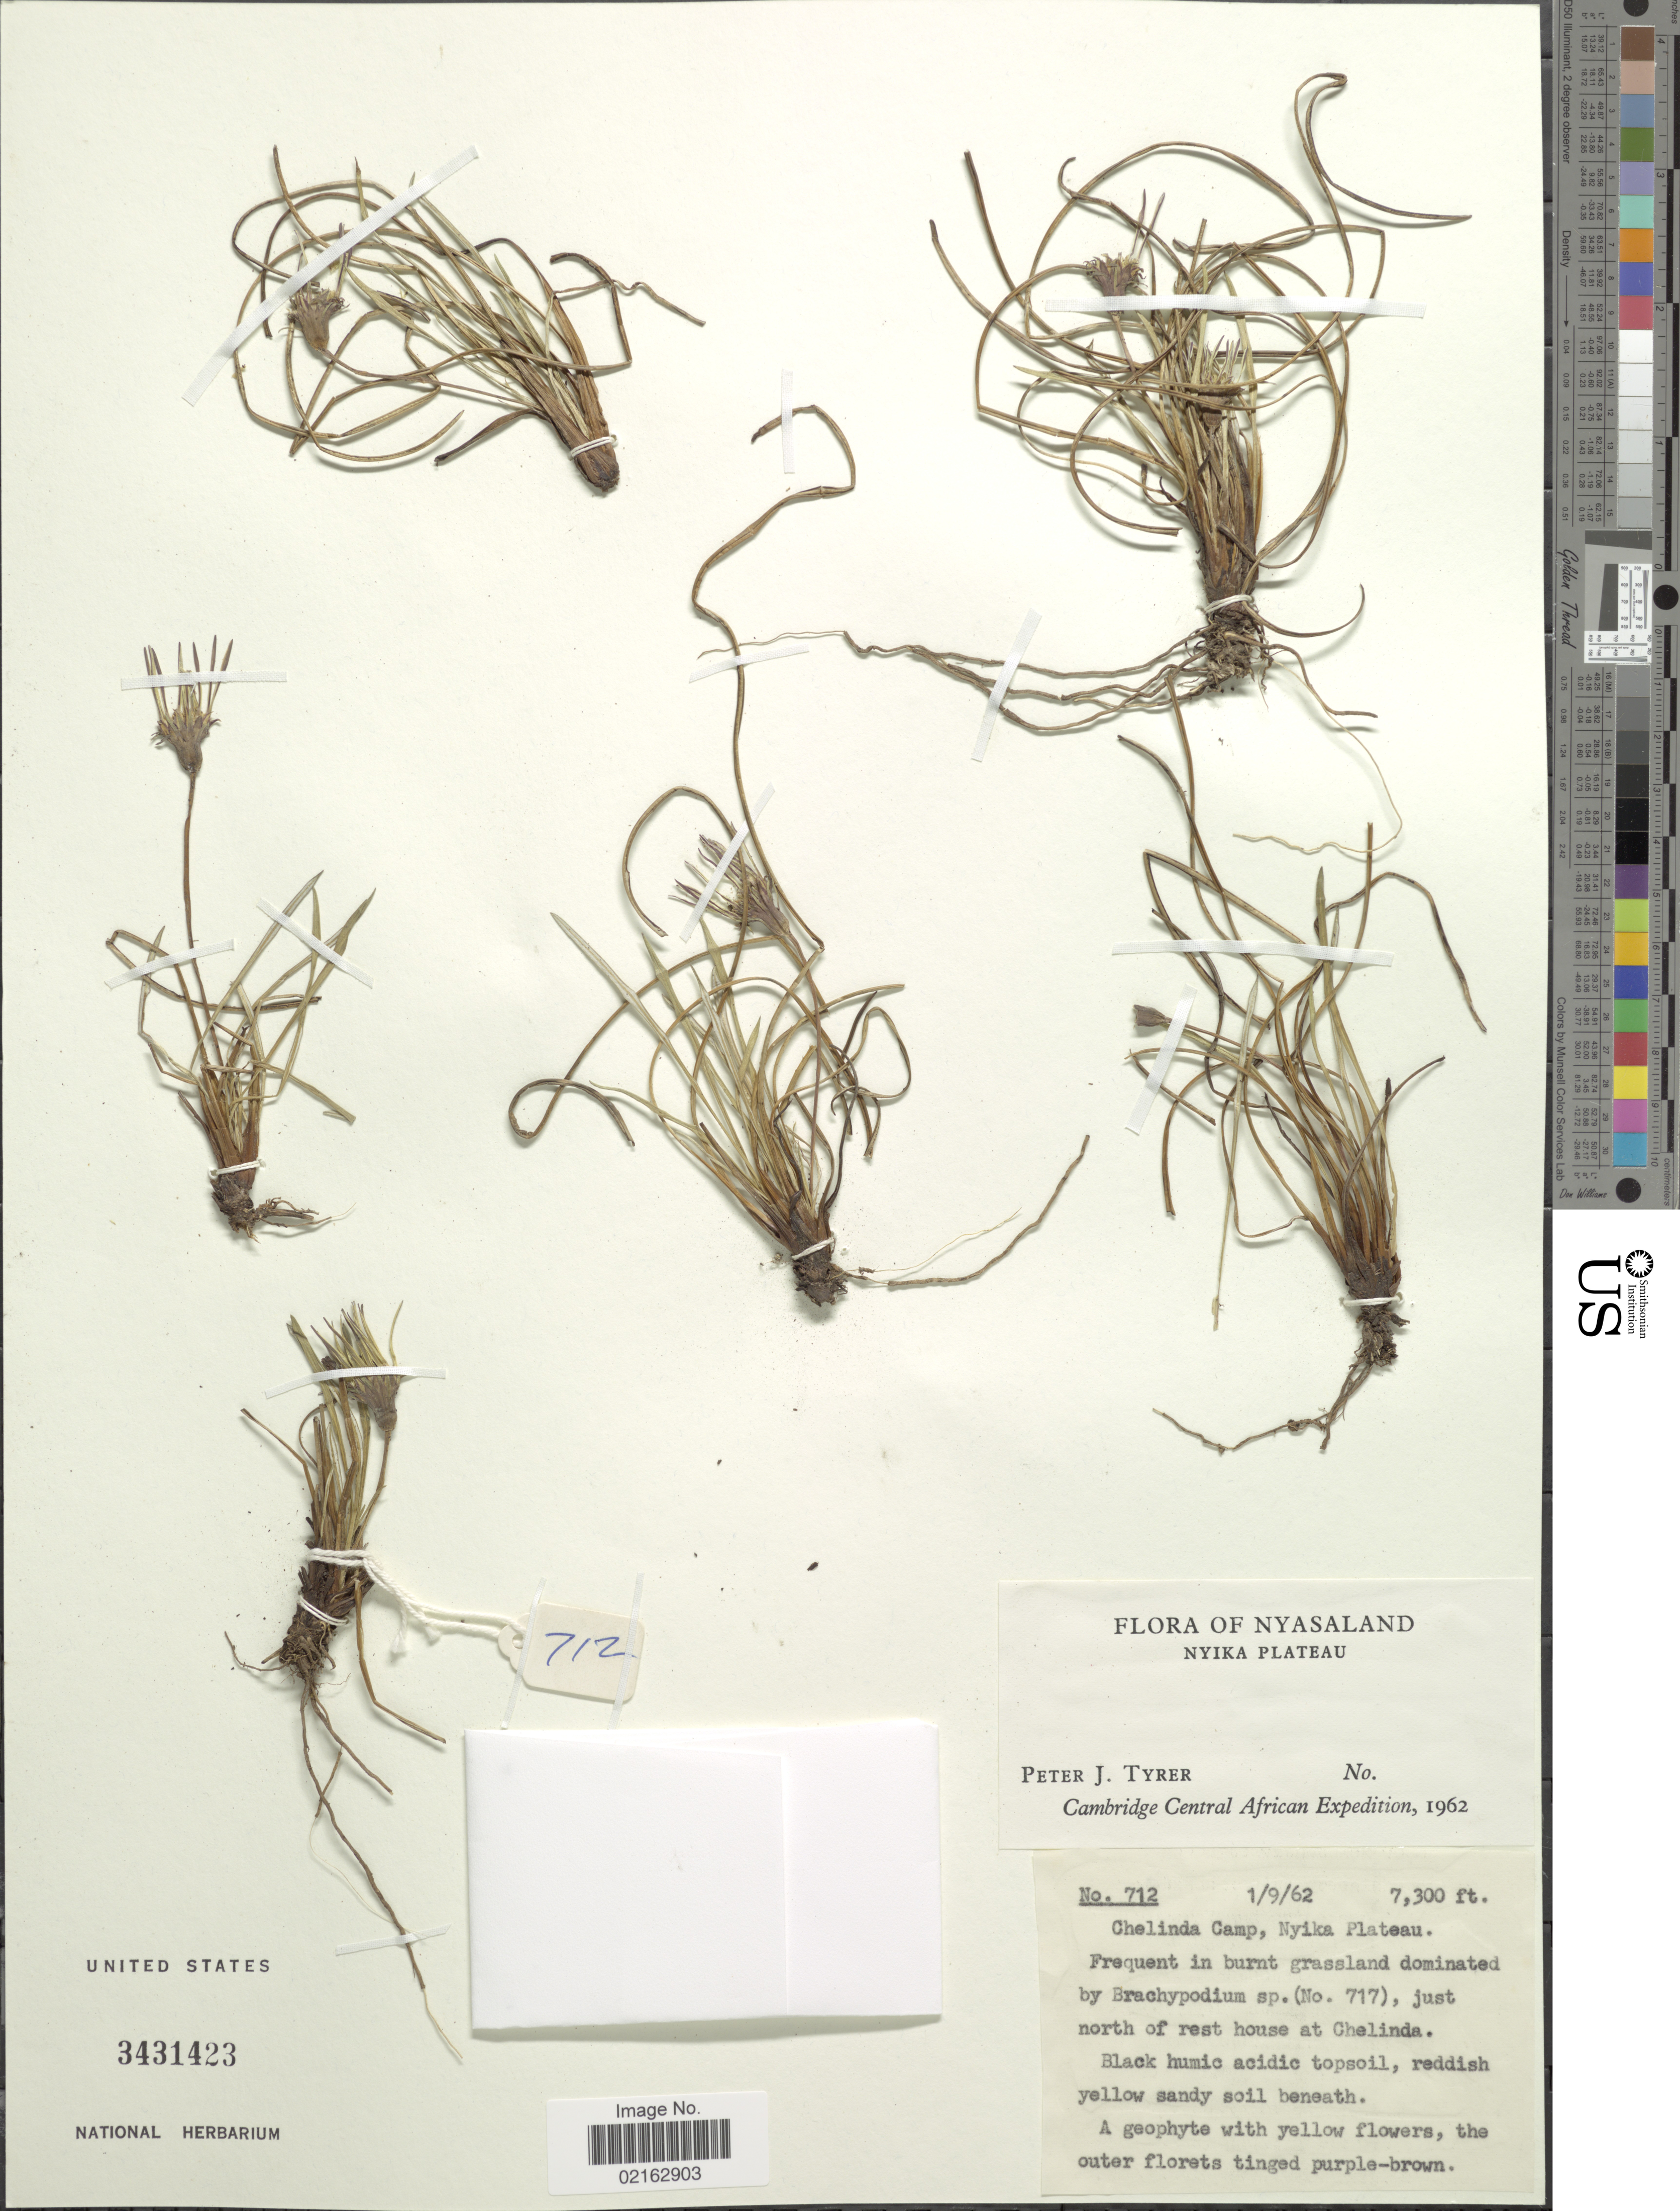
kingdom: Plantae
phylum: Tracheophyta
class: Magnoliopsida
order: Asterales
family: Asteraceae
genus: Gazania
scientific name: Gazania krebsiana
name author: Less.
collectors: P. Tyrer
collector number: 712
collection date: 1962-09-01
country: Malawi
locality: Nyika Plateau. Chelinda Camp, Nyika Plateau. Just north of rest house at Chelinda.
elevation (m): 2225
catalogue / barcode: US 3431423